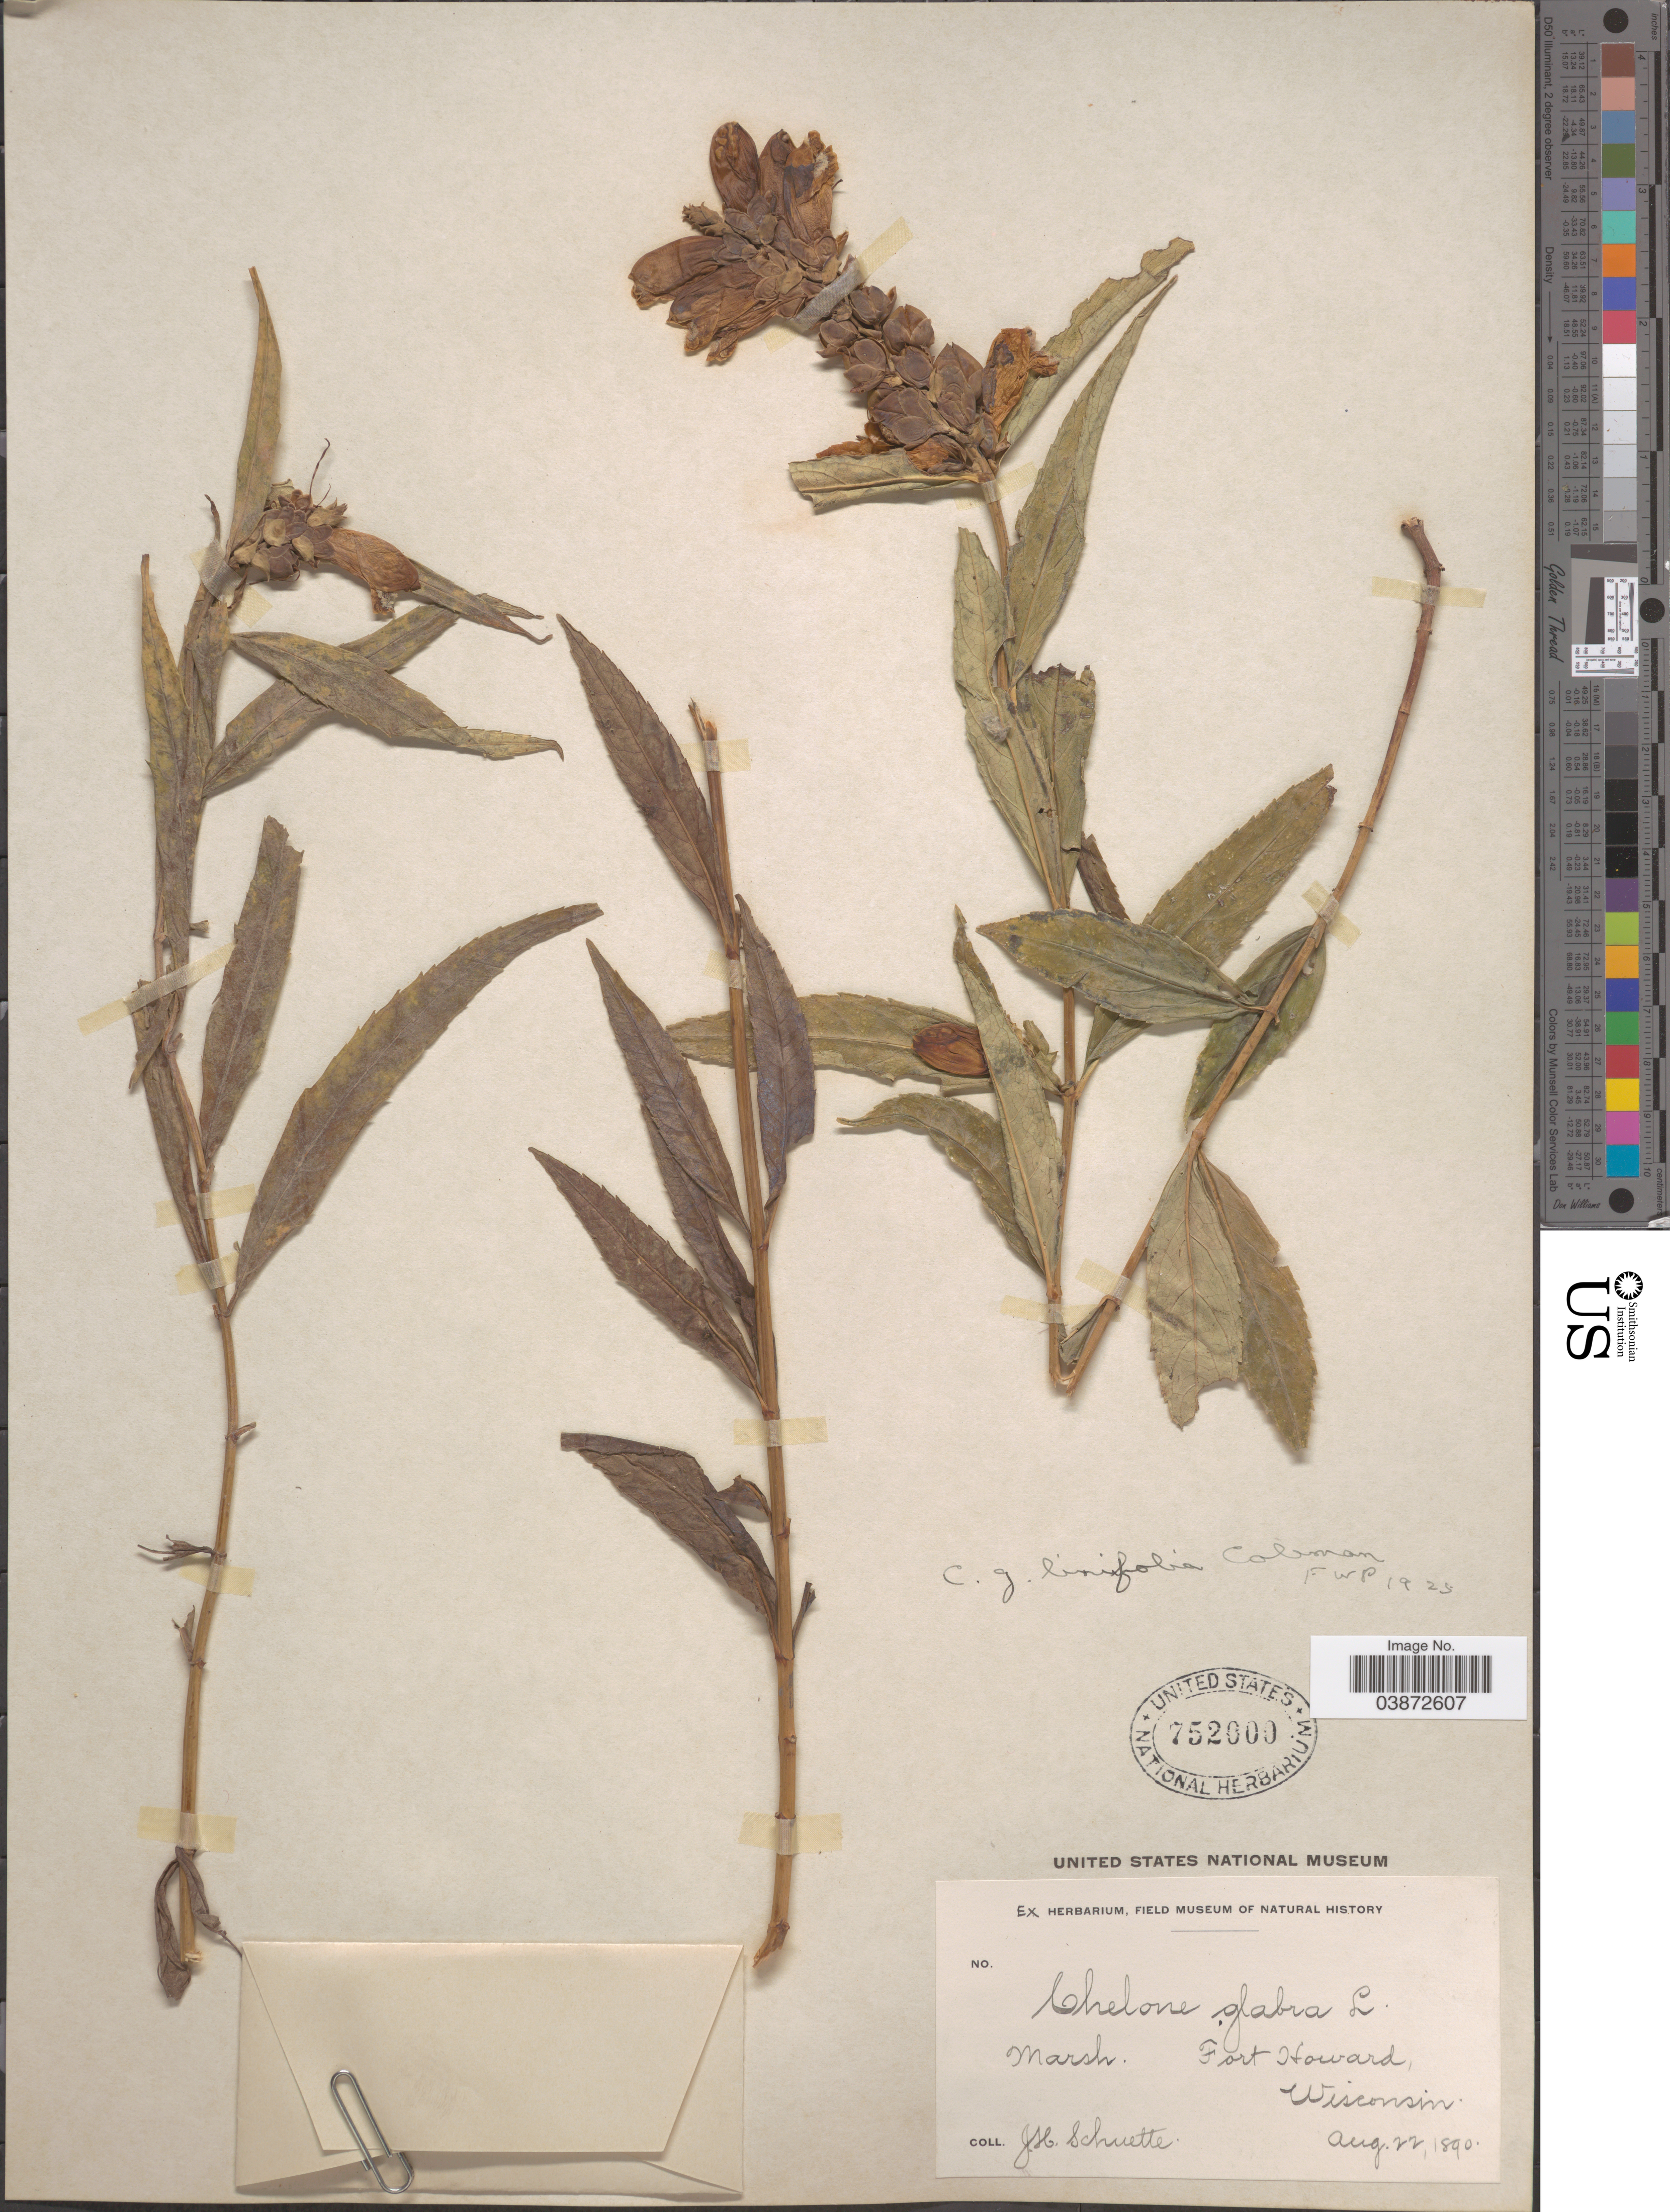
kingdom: Plantae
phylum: Tracheophyta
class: Magnoliopsida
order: Lamiales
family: Plantaginaceae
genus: Chelone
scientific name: Chelone glabra var. linifolia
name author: Coleman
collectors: J. H. Schuette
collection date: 1890-08-22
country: United States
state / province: Wisconsin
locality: Fort Howard.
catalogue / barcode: US 752000